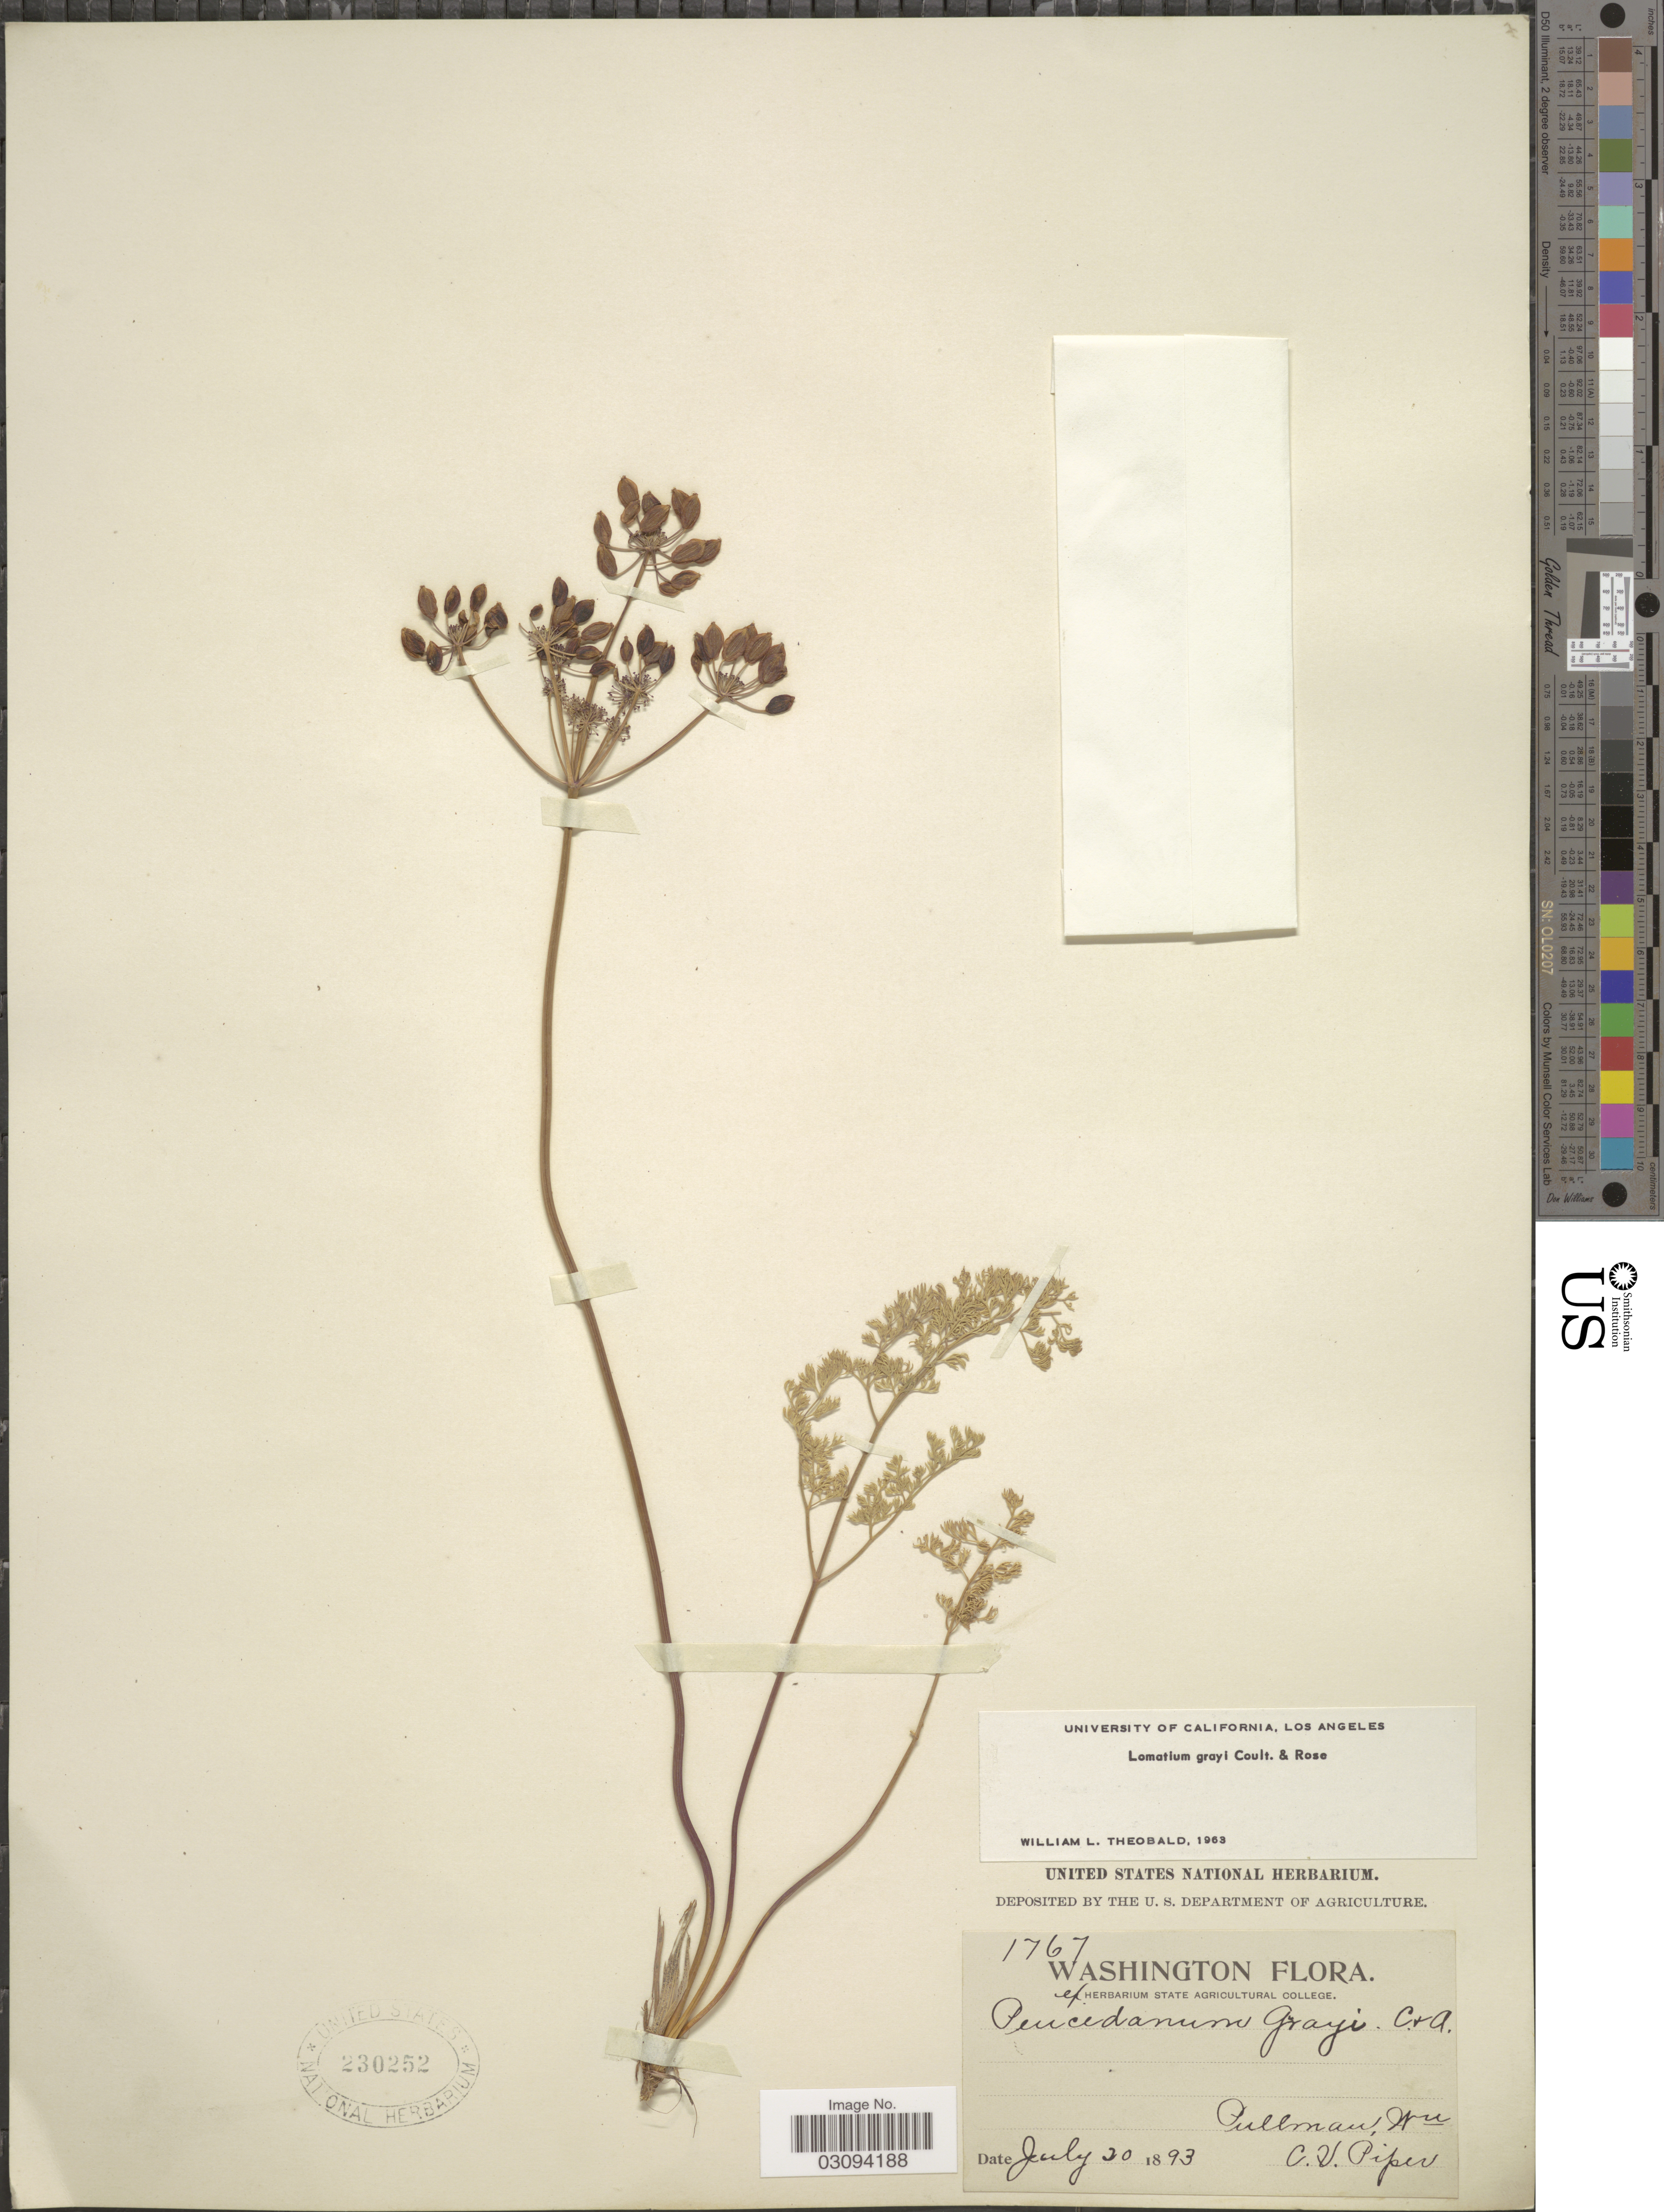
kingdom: Plantae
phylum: Tracheophyta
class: Magnoliopsida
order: Apiales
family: Apiaceae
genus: Lomatium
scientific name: Lomatium grayi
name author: (J.M. Coult. & Rose) J.M. Coult. & Rose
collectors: C. V. Piper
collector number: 1767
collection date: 1893-07-20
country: United States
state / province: Washington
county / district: Whitman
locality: Pullman.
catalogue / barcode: US 230252